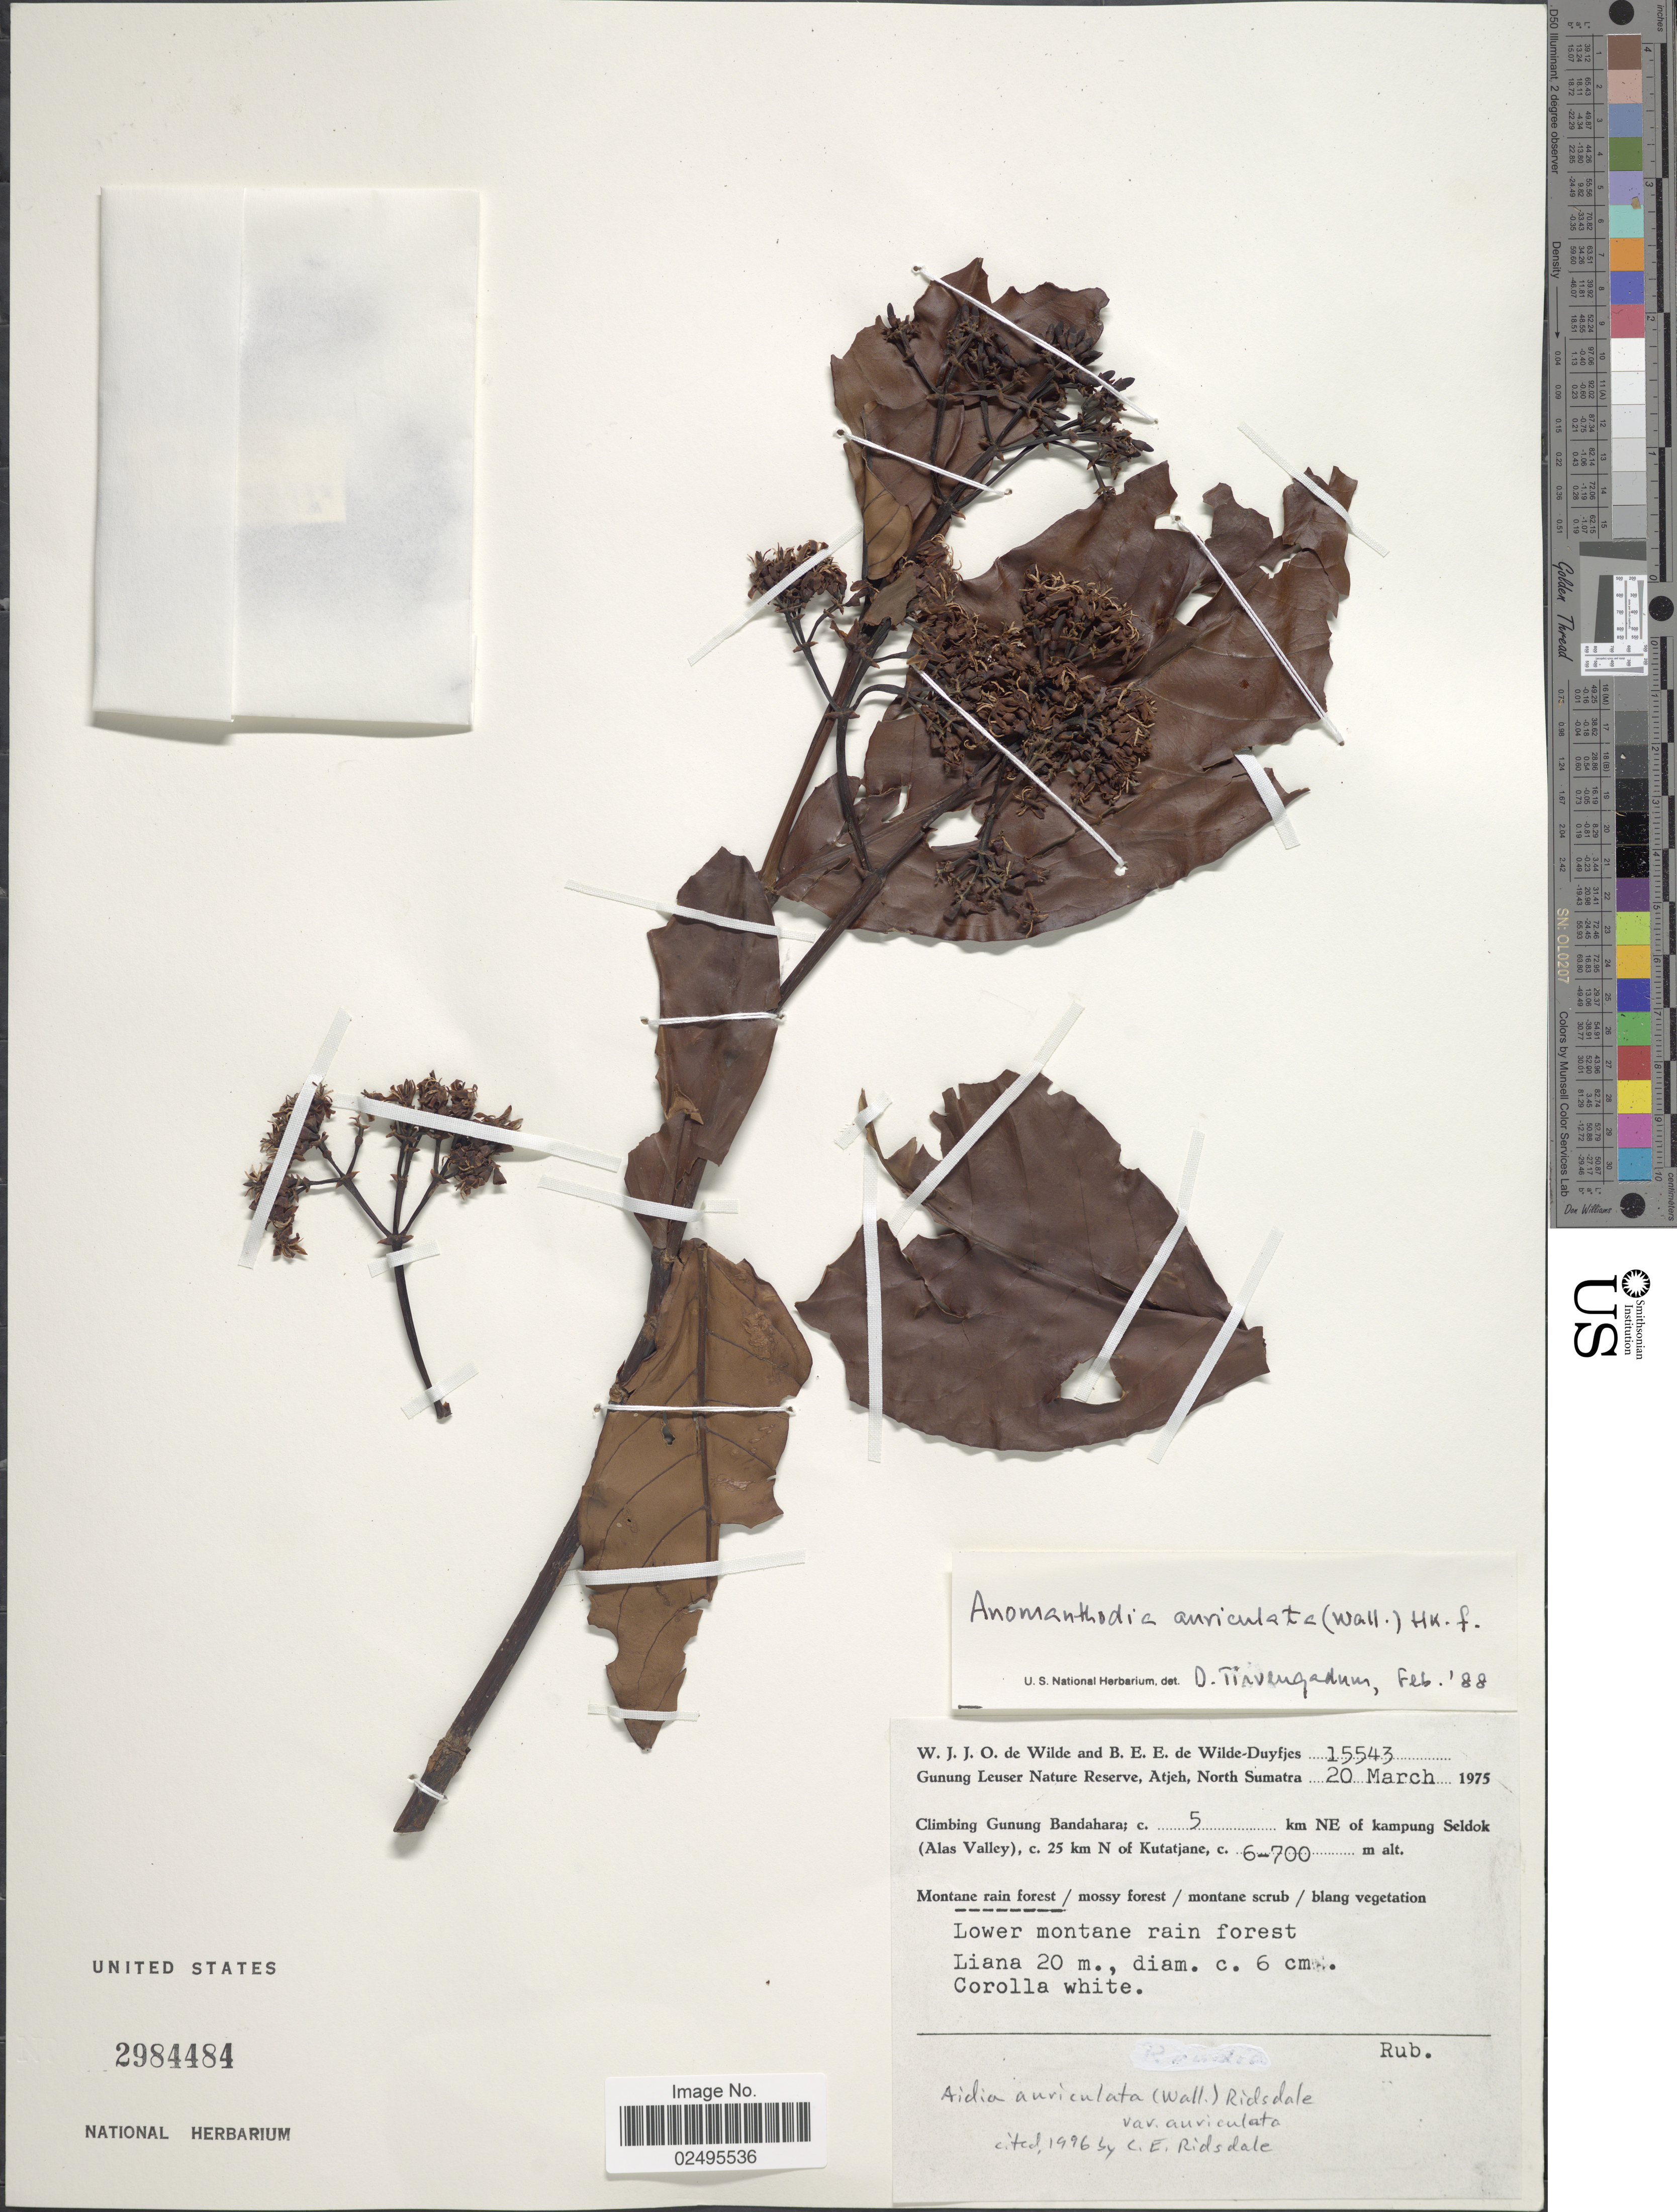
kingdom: Plantae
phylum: Tracheophyta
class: Magnoliopsida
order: Gentianales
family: Rubiaceae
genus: Aidia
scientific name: Aidia auriculata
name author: (Wall.) Ridsdale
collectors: W. J. de Wilde & B. E. de Wilde-Duyfjes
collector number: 15543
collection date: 1975-03-20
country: Indonesia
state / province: Sumatra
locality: Gunung Leuser Nature Reserve, Atjeh, North Sumatra, Climbing, Gunun Badahara; c. 5 km NE of kampung Seldok (Alas Valley), c. 25 km N of Kutatjane, lower montane rain forest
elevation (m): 600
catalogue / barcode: US 2984484